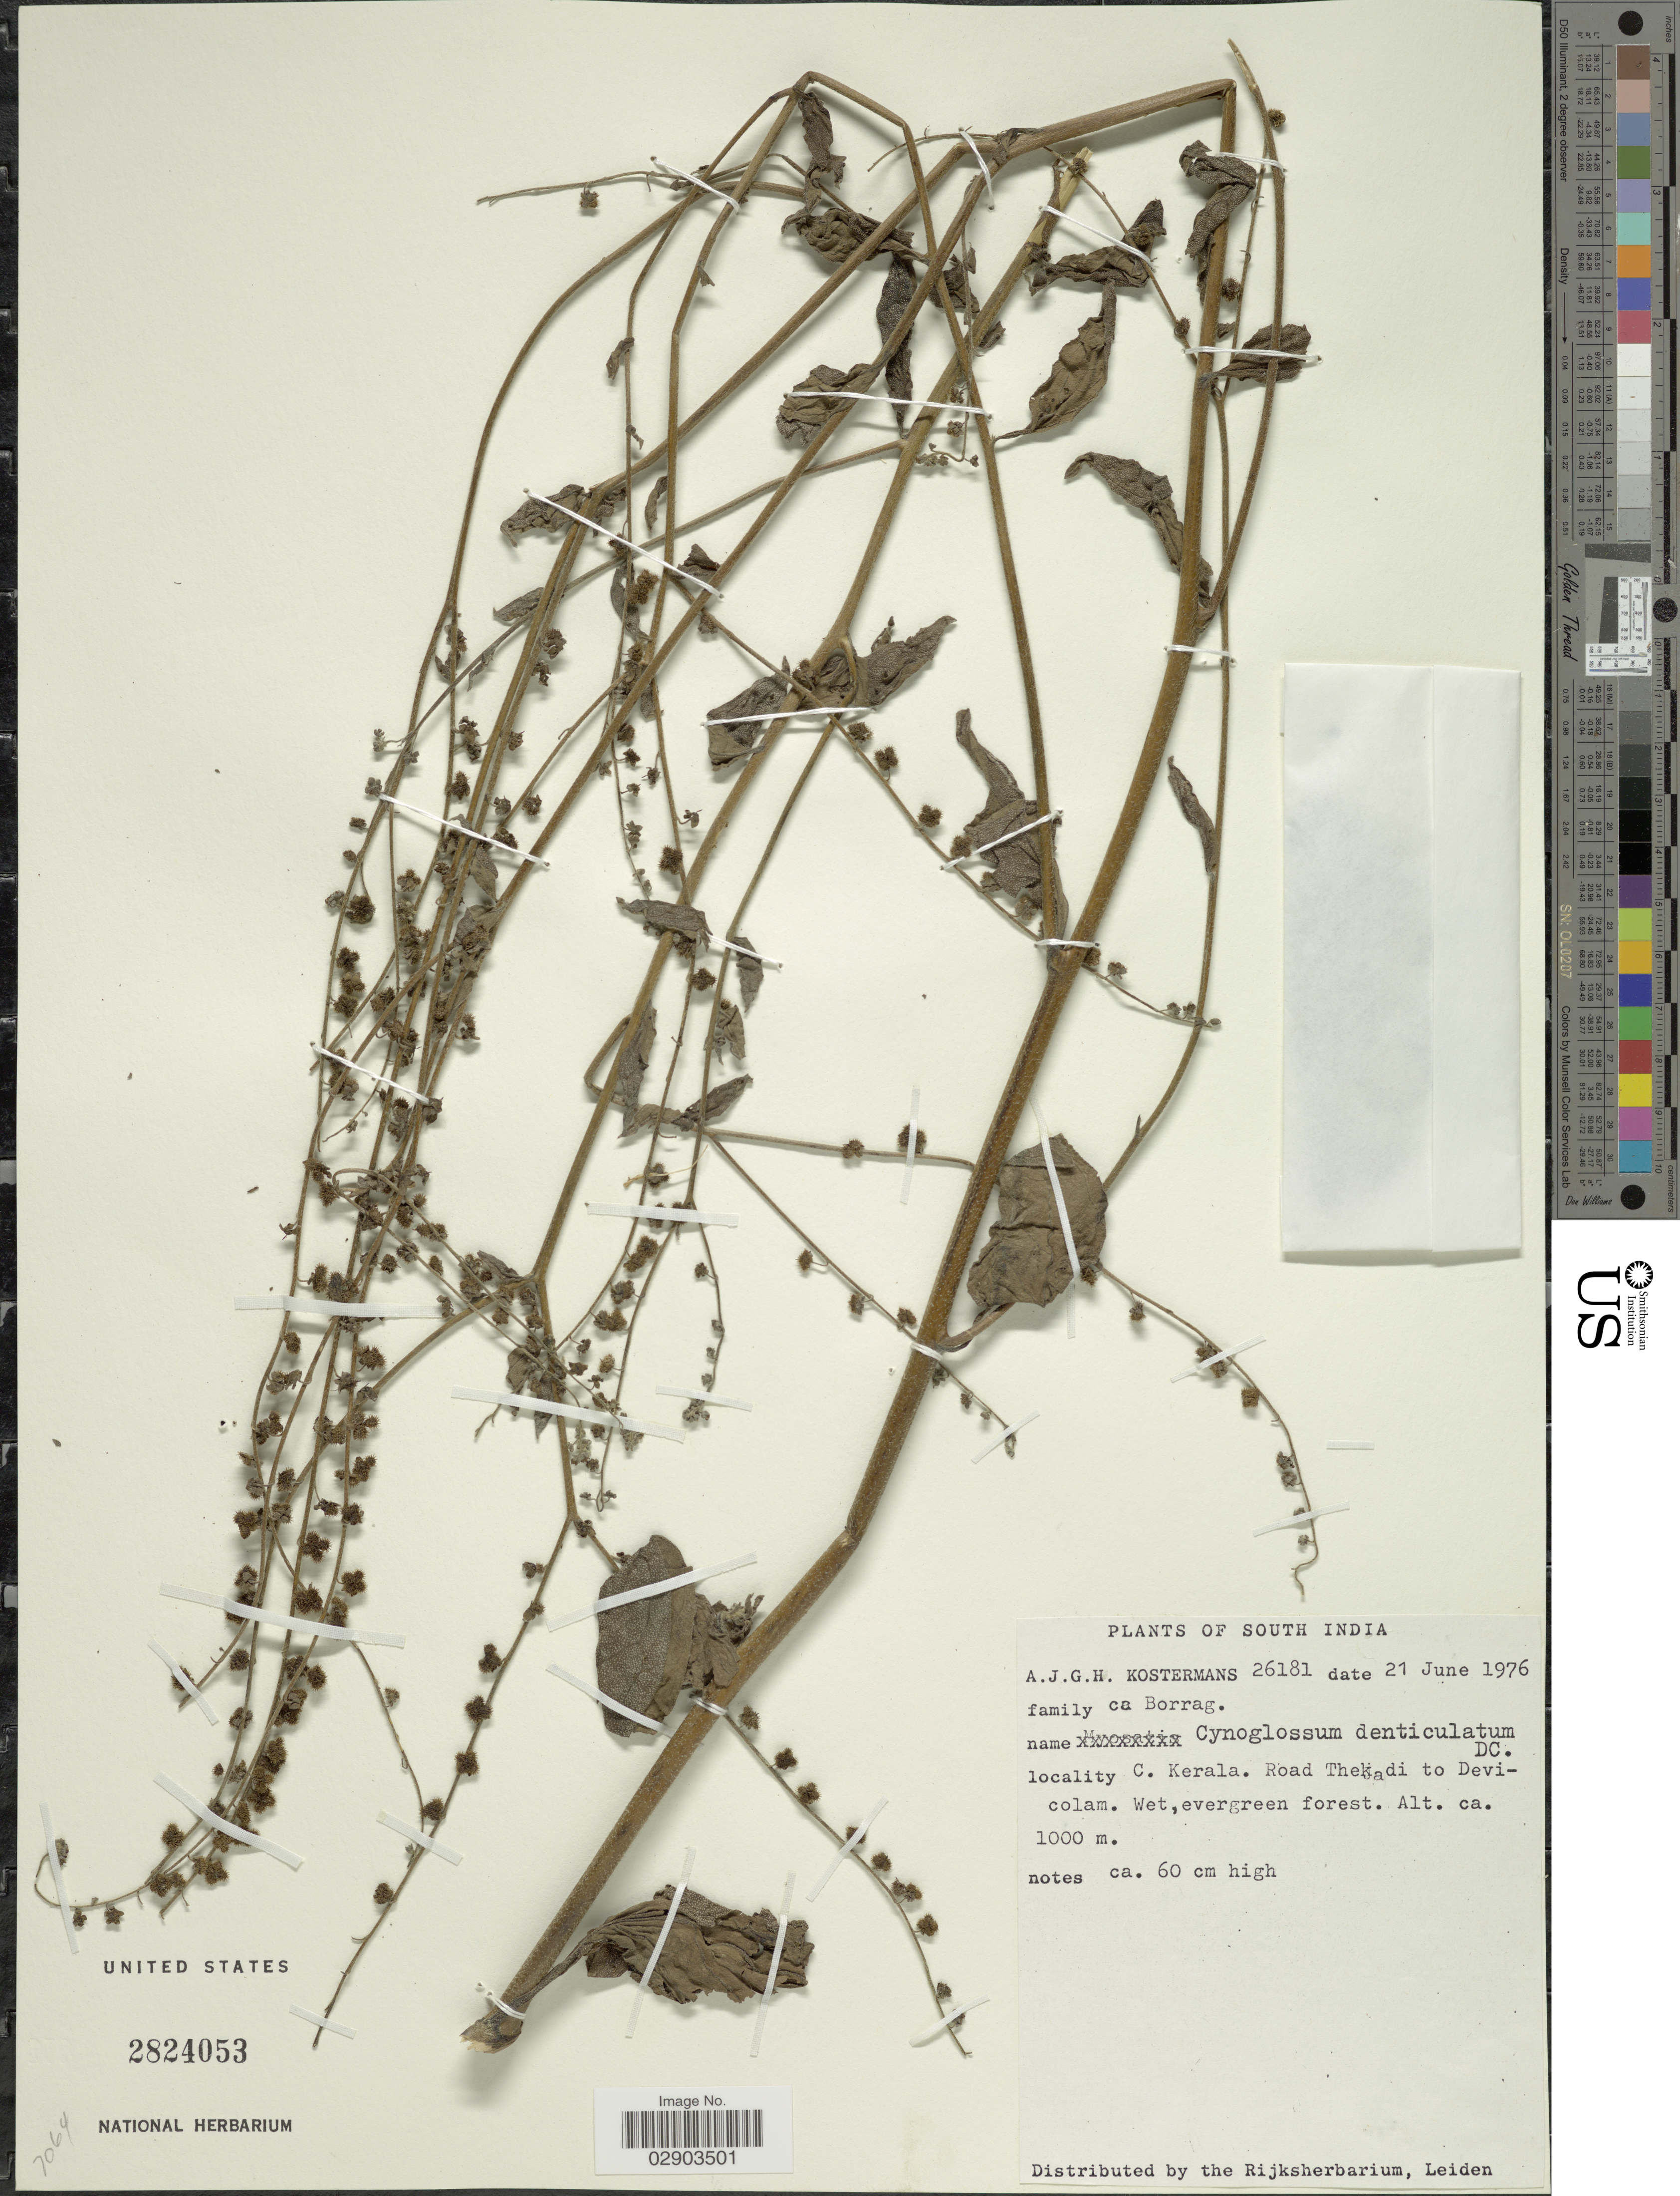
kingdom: Plantae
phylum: Tracheophyta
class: Magnoliopsida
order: Boraginales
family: Boraginaceae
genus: Cynoglossum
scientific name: Cynoglossum denticulatum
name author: A. DC.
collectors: A. J. G. Kostermans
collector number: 26181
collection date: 1976-06-21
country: India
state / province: Kerala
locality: South India. C. Kerala. Road Thekadi to Devicolam.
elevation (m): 1000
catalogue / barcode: US 2824053